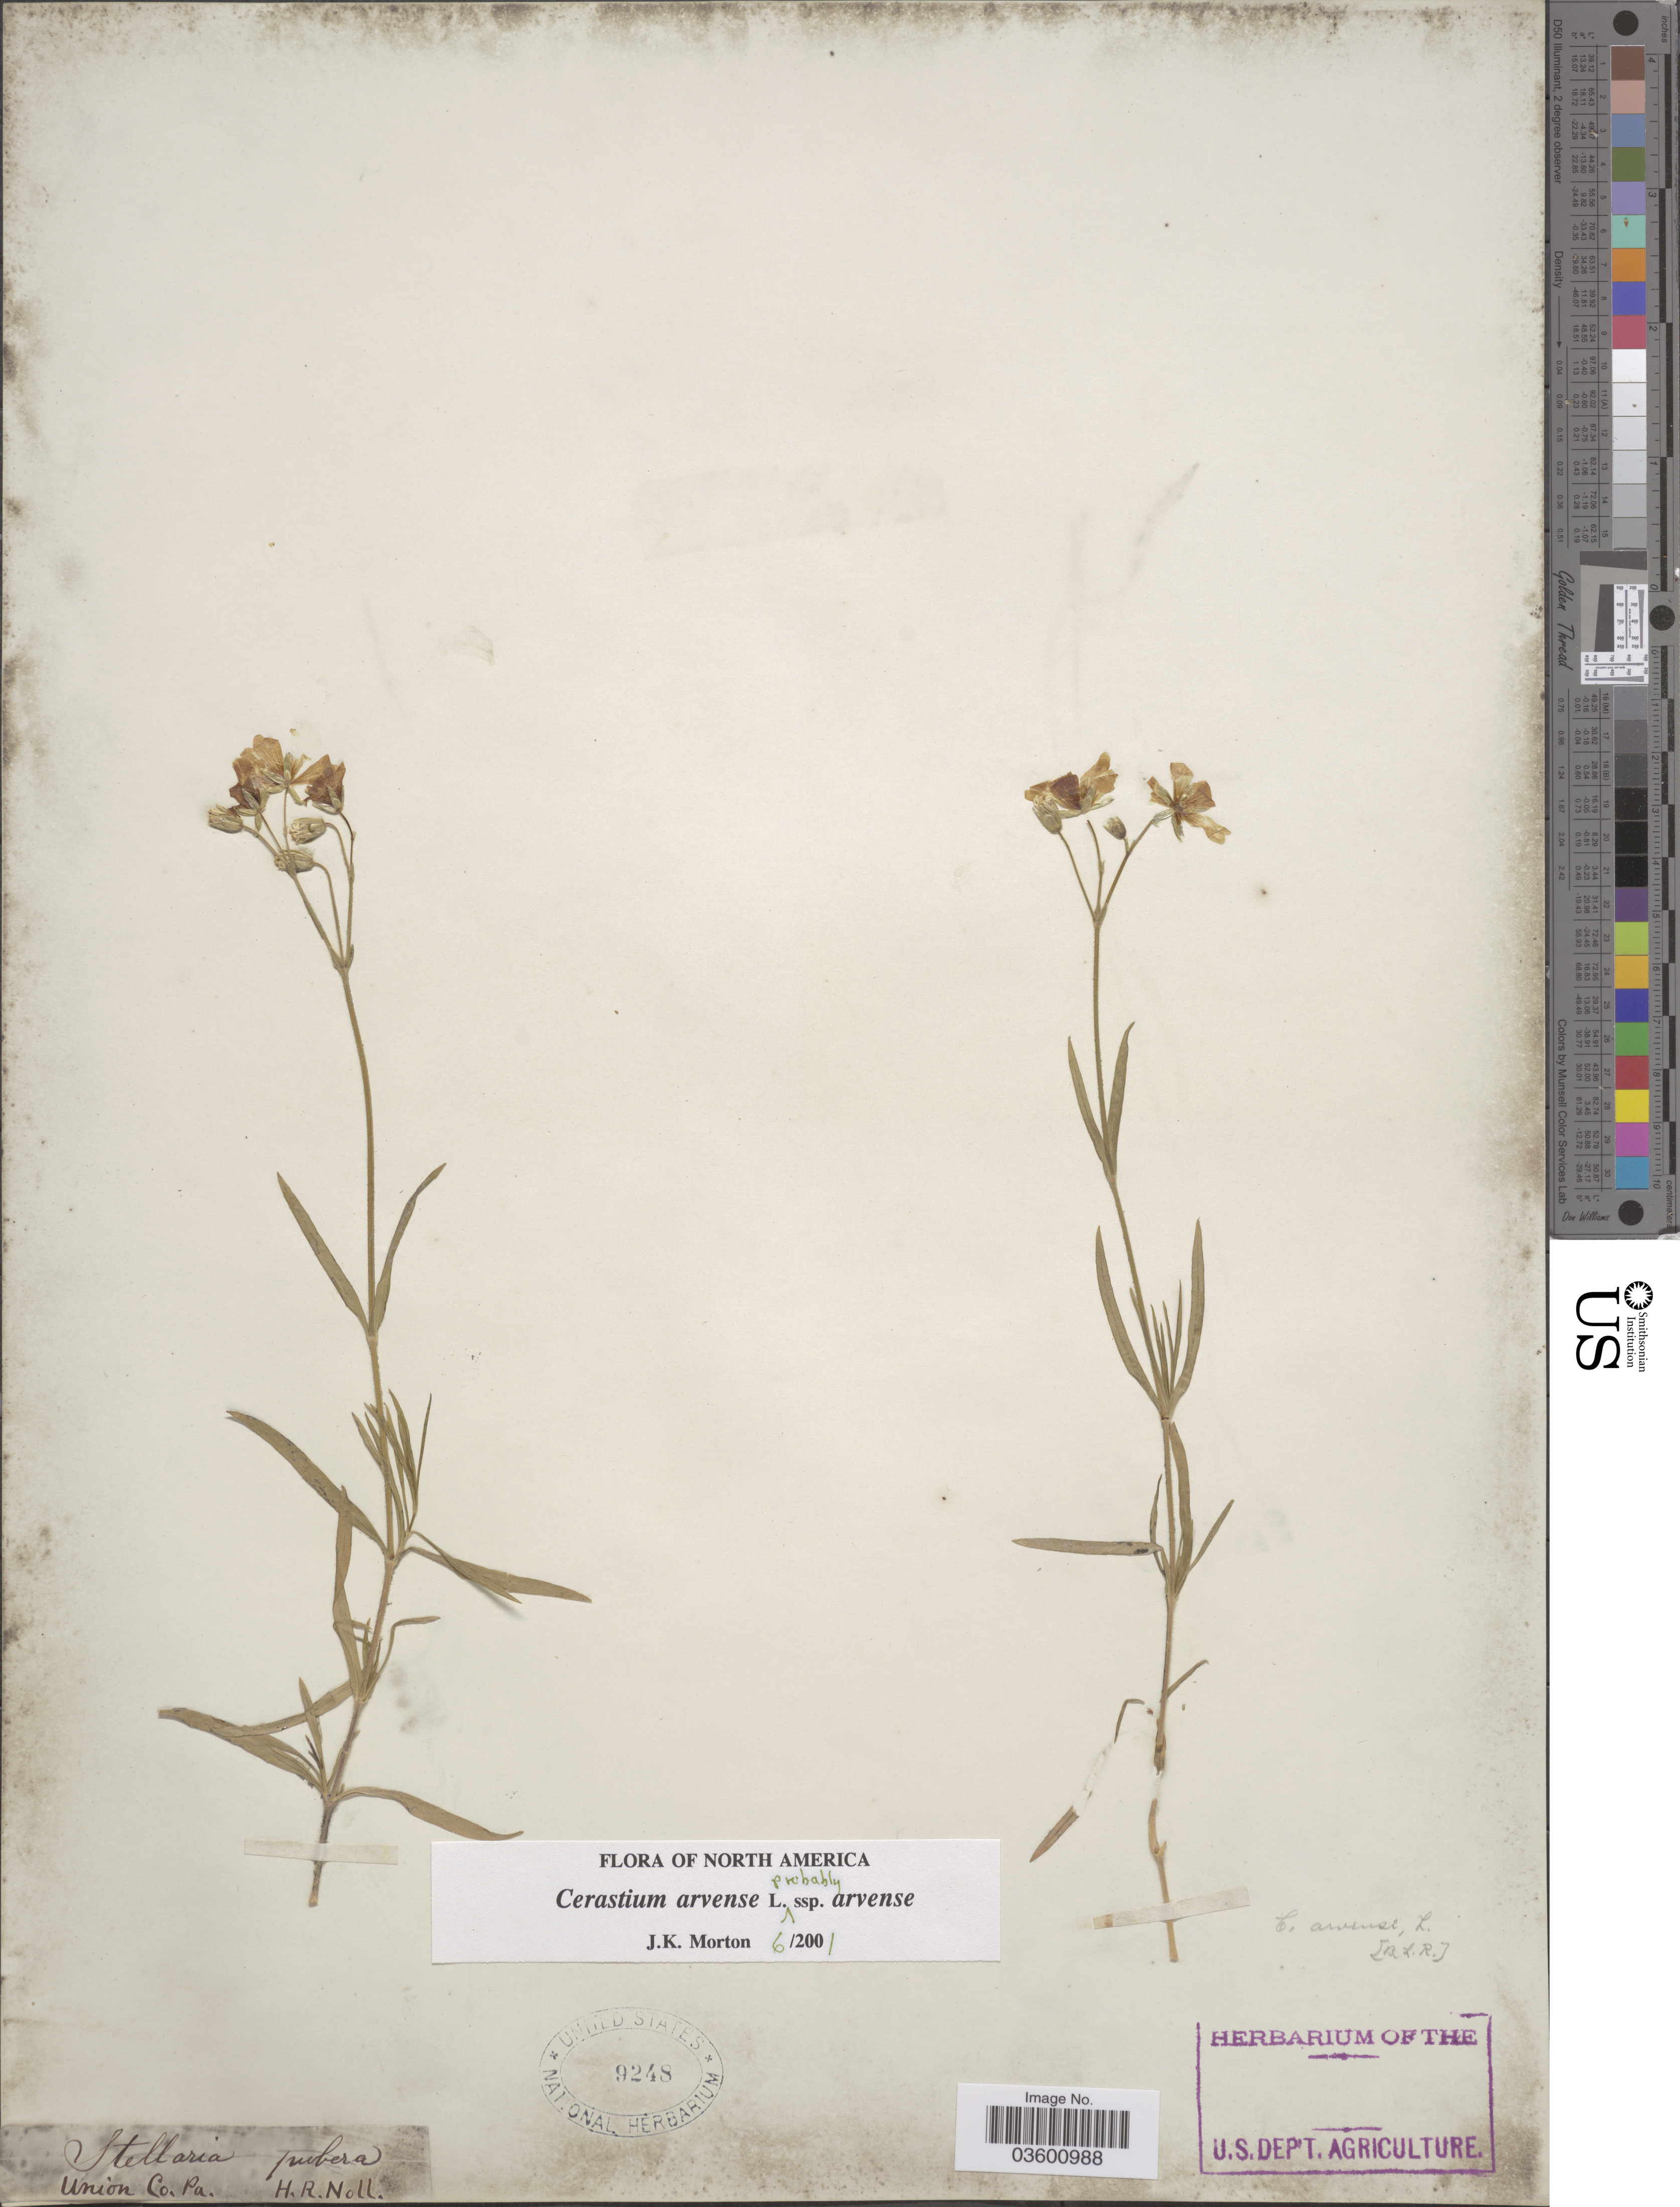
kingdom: Plantae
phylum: Tracheophyta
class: Magnoliopsida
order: Caryophyllales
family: Caryophyllaceae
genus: Cerastium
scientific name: Cerastium arvense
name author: L.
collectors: H. Noll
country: United States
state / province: Pennsylvania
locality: Union Co.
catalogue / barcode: US 9248